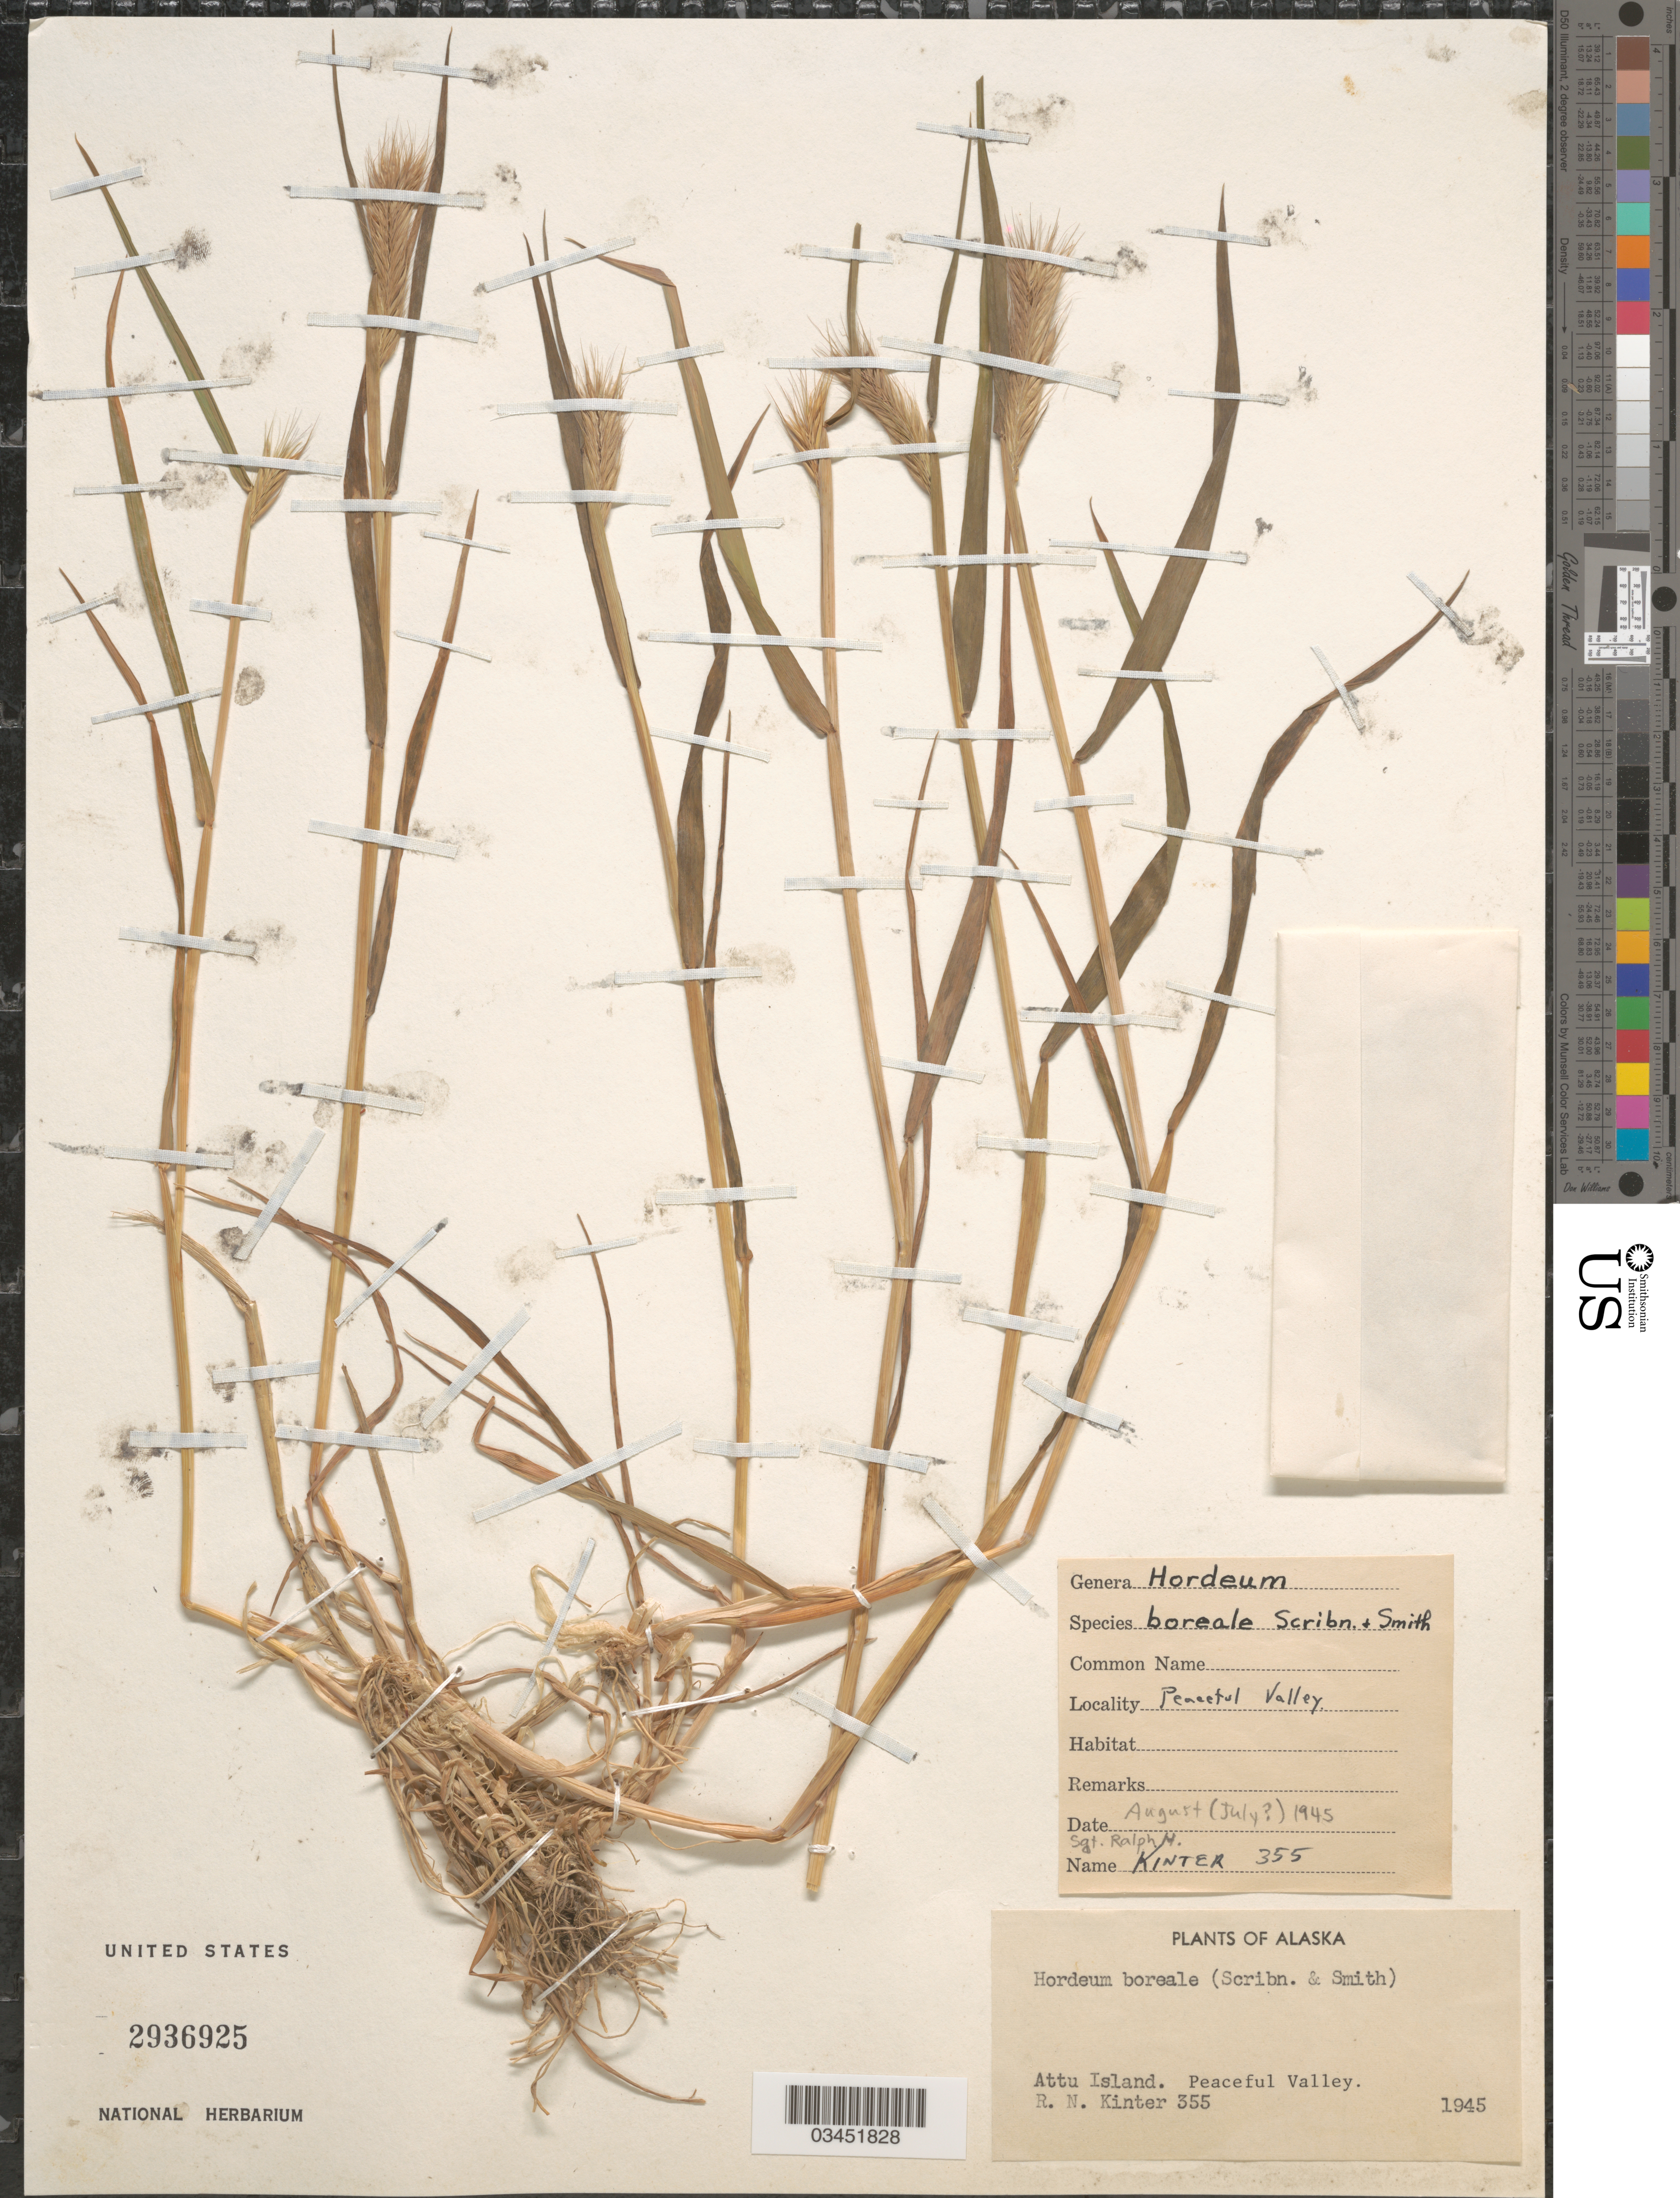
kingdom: Plantae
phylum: Tracheophyta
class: Liliopsida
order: Poales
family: Poaceae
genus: Hordeum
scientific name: Hordeum brachyantherum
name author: Nevski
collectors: R. Kinter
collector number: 355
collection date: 1945-07/1945-08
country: United States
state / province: Alaska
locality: Attu Island. Peaceful Valley.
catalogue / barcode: US 2936925